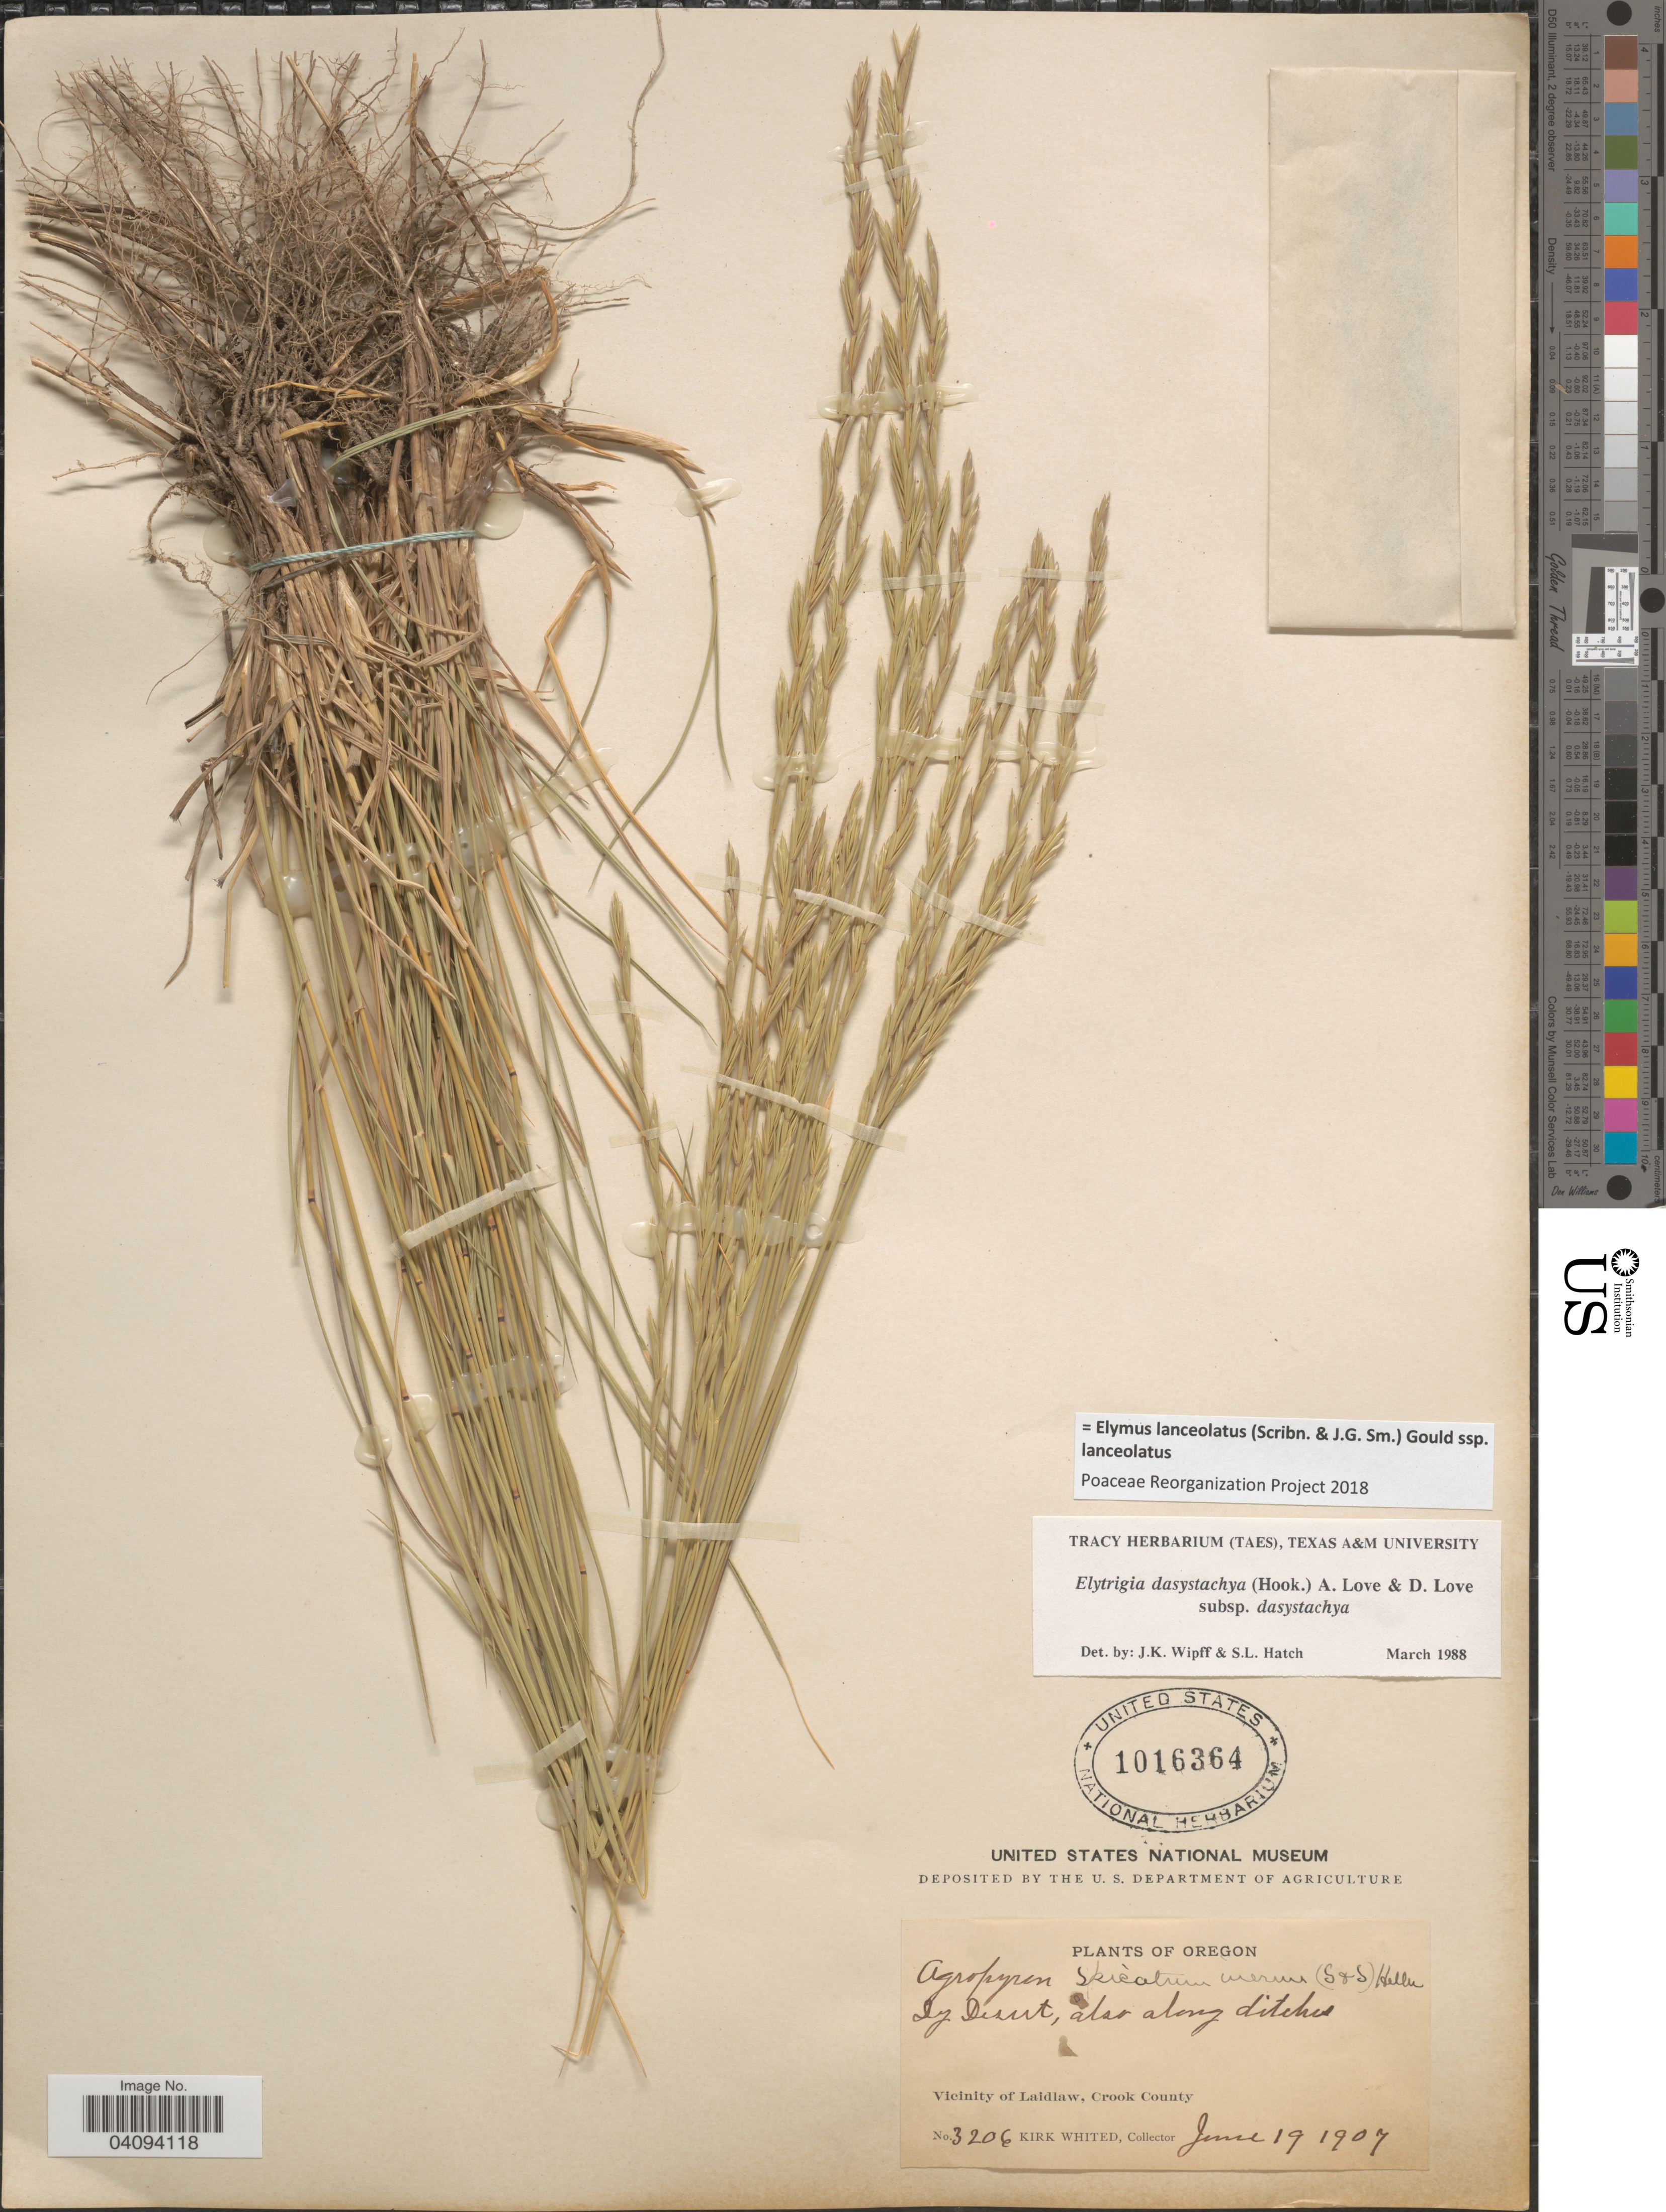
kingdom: Plantae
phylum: Tracheophyta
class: Liliopsida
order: Poales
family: Poaceae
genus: Elymus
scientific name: Elymus lanceolatus subsp. lanceolatus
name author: (Scribn. & J.G. Sm.) Gould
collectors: K. Whited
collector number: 3206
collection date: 1907-06-19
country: United States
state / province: Oregon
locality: Dry Desert, also along ditches. Vicinity of Laidlaw, Crook County.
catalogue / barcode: US 1016364